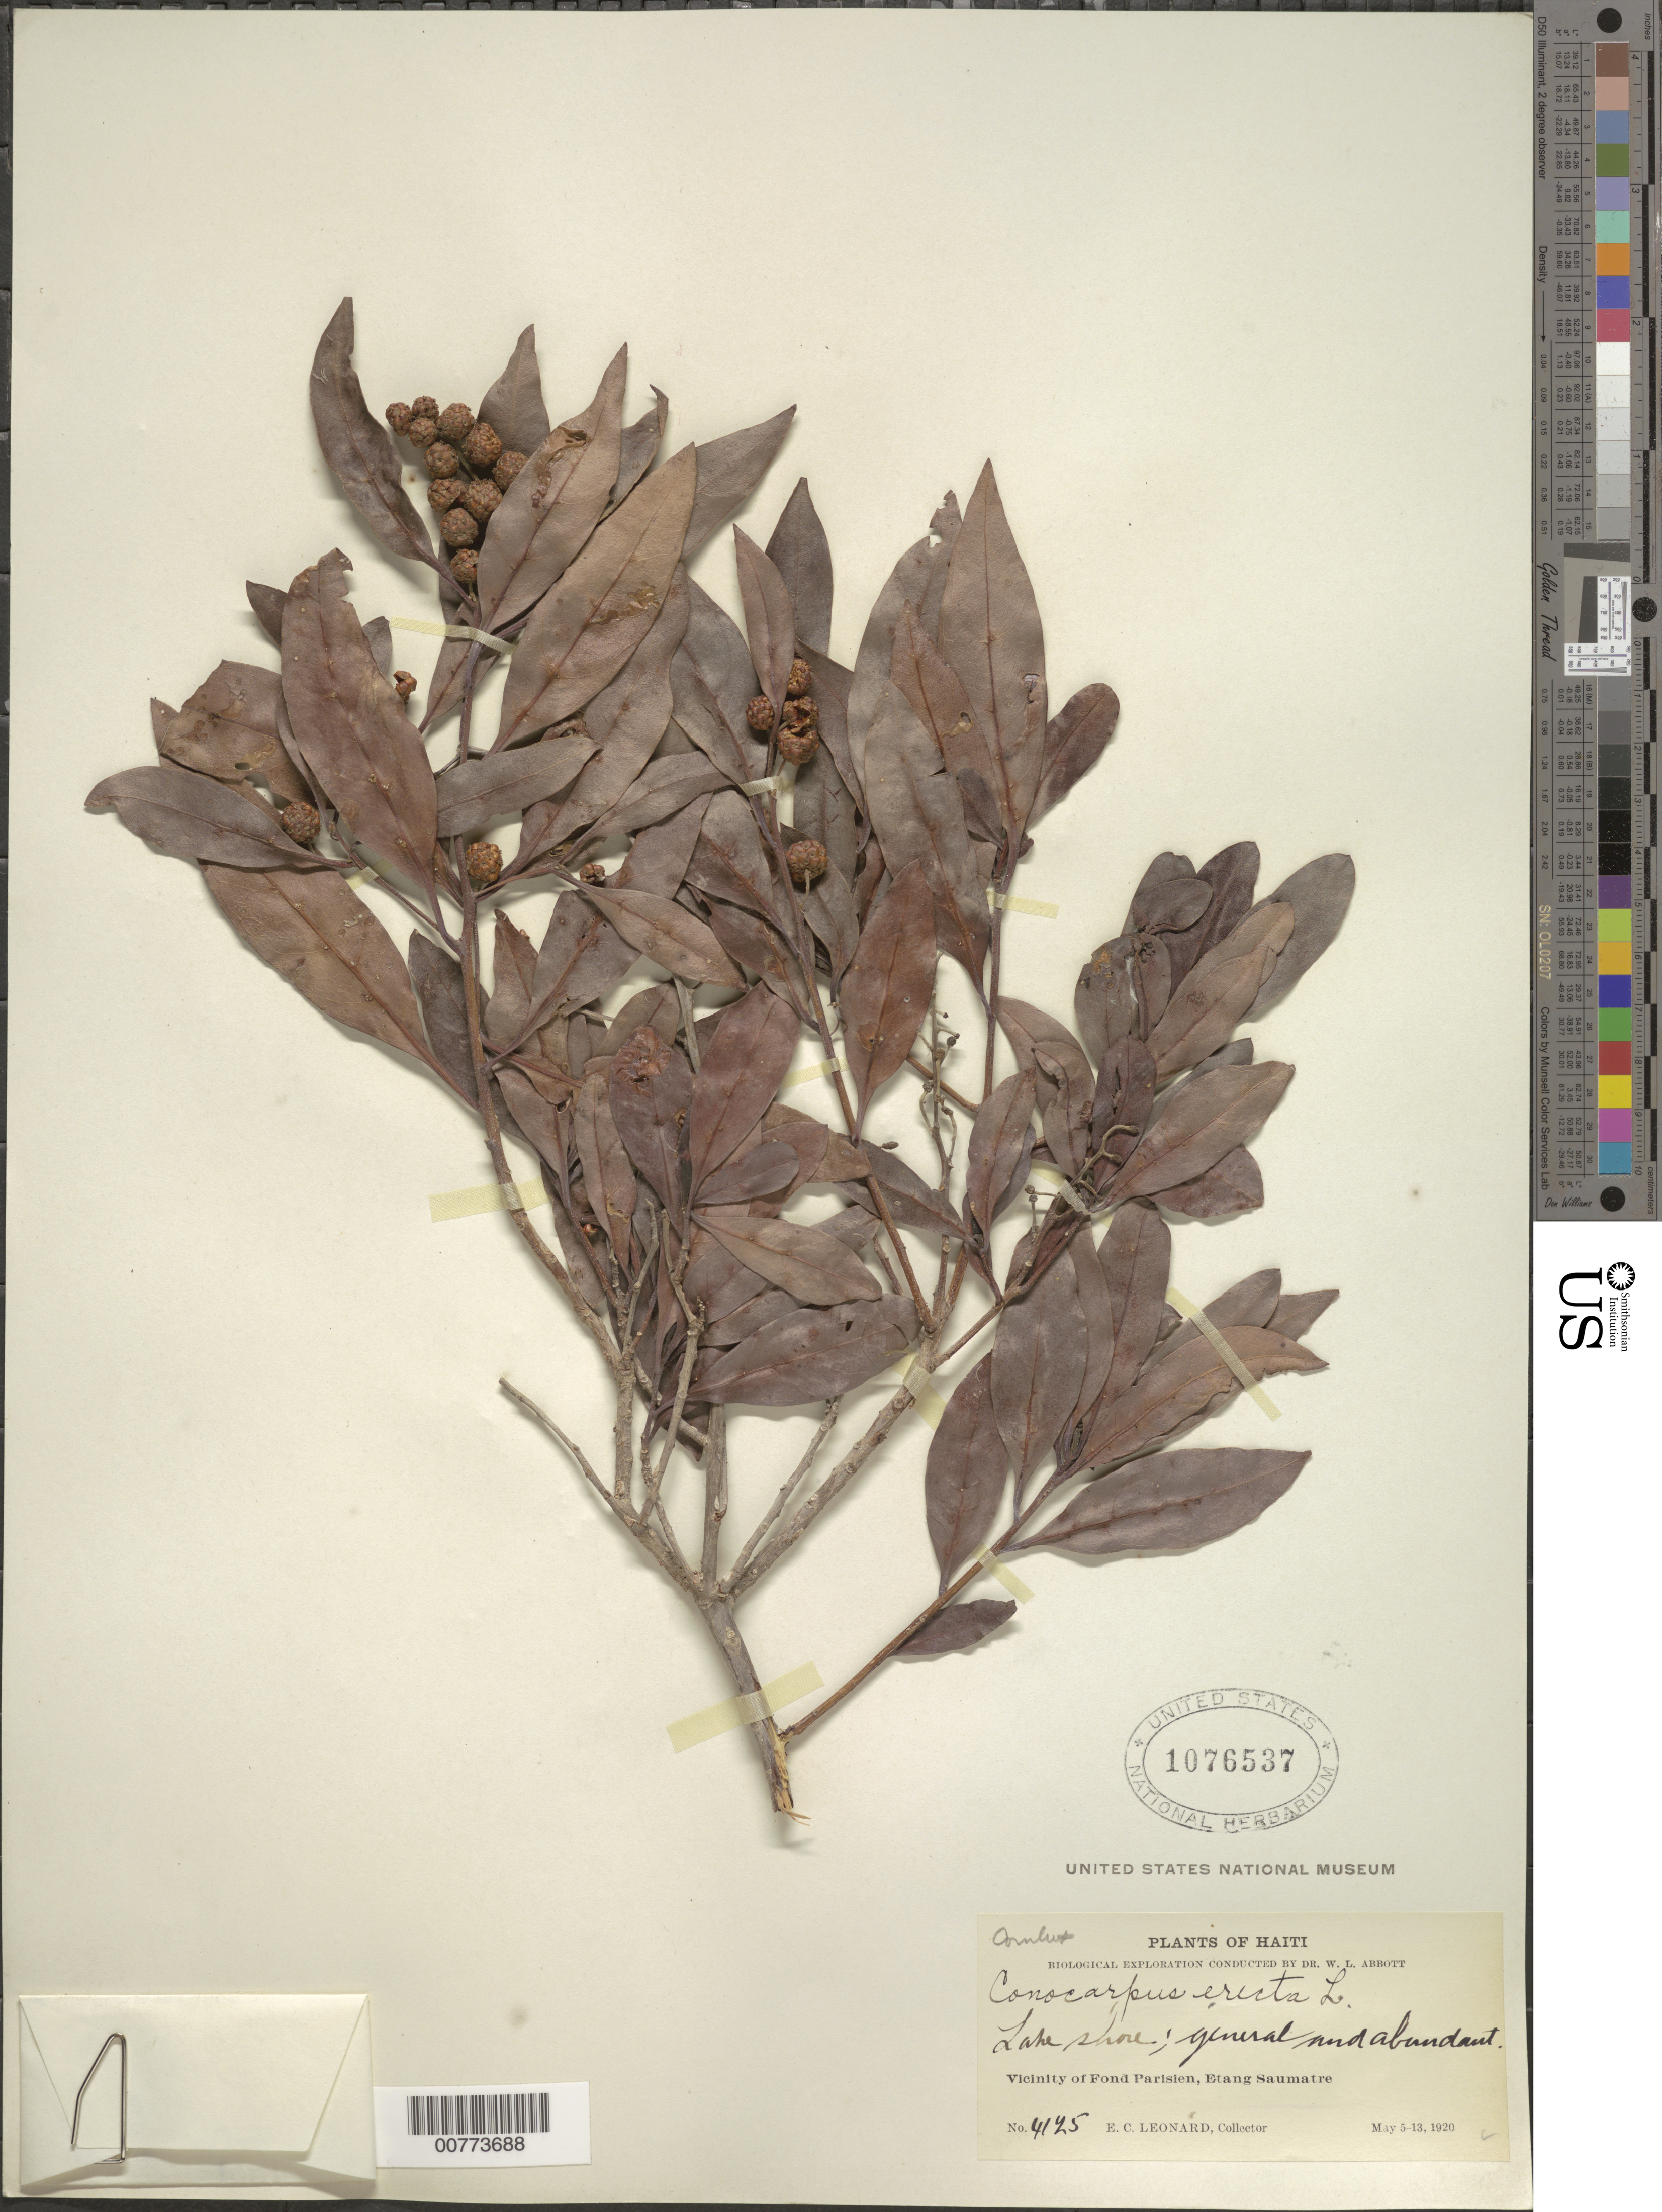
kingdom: Plantae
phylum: Tracheophyta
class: Magnoliopsida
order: Myrtales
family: Combretaceae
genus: Conocarpus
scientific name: Conocarpus erectus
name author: L.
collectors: E. C. Leonard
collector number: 4125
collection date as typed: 05 May 1920 to 13 May 1920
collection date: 1920-05-05/1920-05-13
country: Haiti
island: Hispaniola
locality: Etang Saumatre, vicinity of Fond Parisien.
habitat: Lake shore.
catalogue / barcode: US 1076537